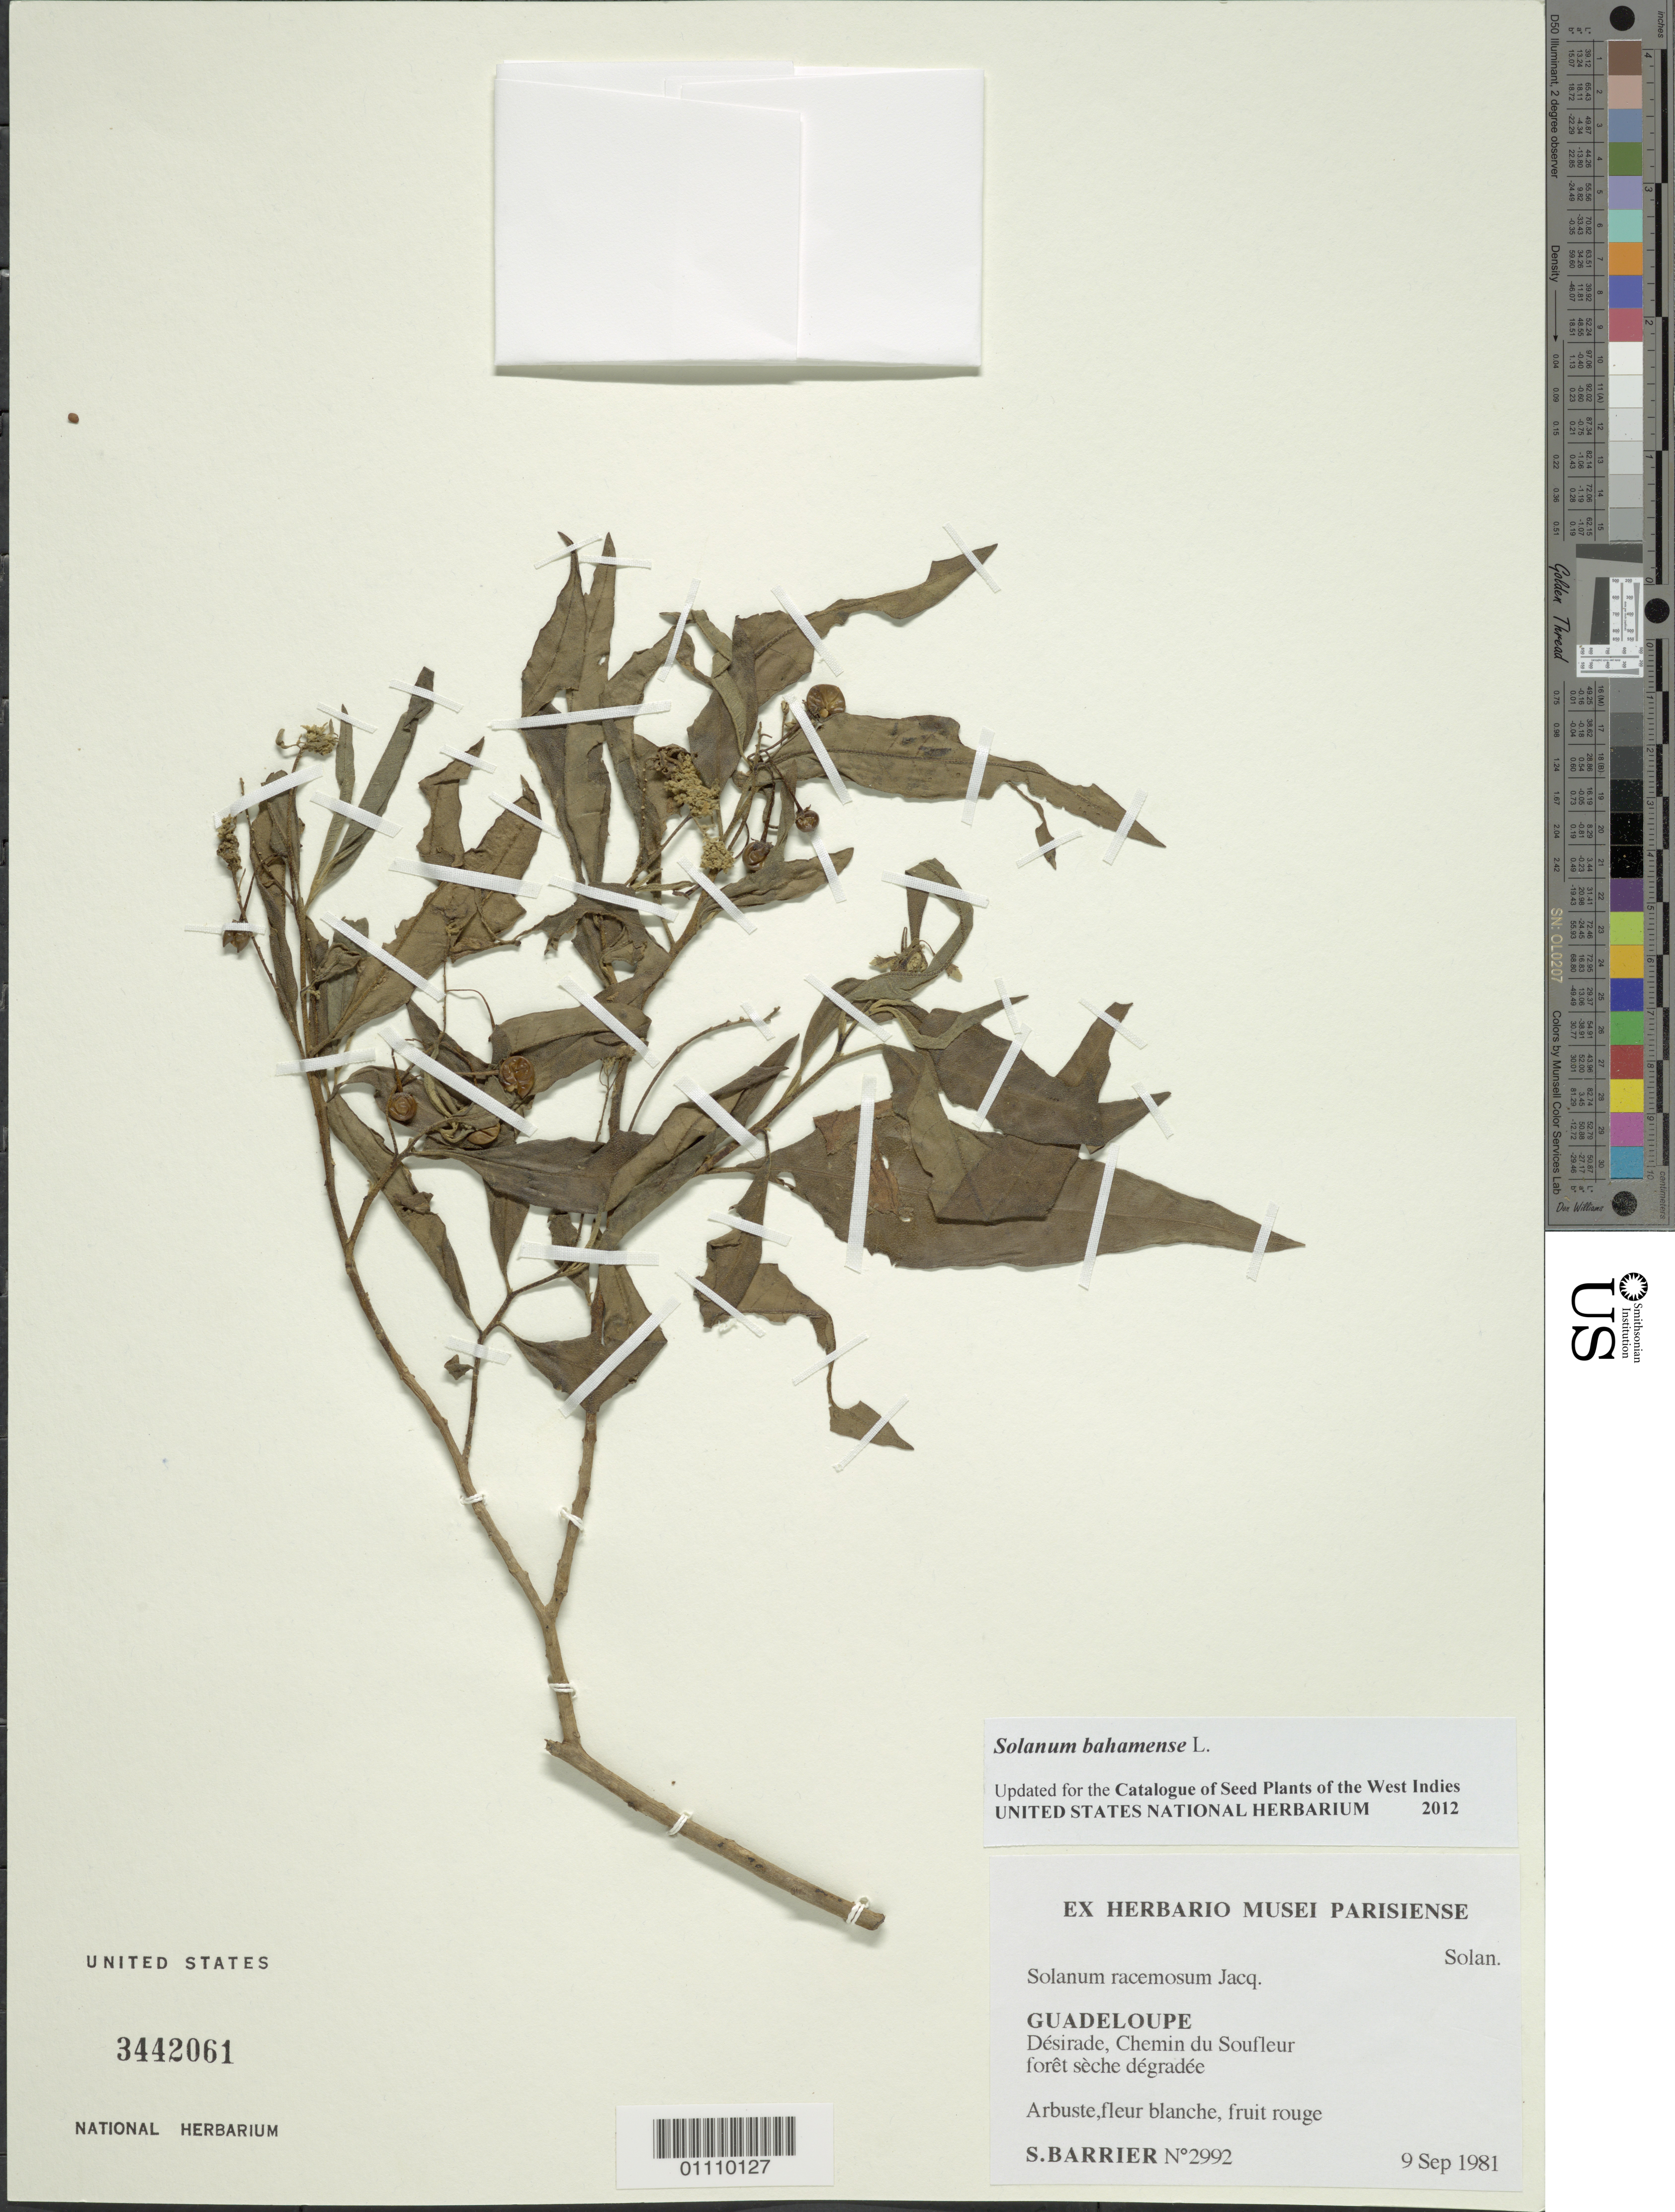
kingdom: Plantae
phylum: Tracheophyta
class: Magnoliopsida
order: Solanales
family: Solanaceae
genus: Solanum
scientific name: Solanum bahamense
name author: L.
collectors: S. Barrier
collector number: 2992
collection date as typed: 09 Sep 1981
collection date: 1981-09-09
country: Guadeloupe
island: La Désirade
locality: Chemin du Soufleur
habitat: Forêt sèche dégradée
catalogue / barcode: US 3442061